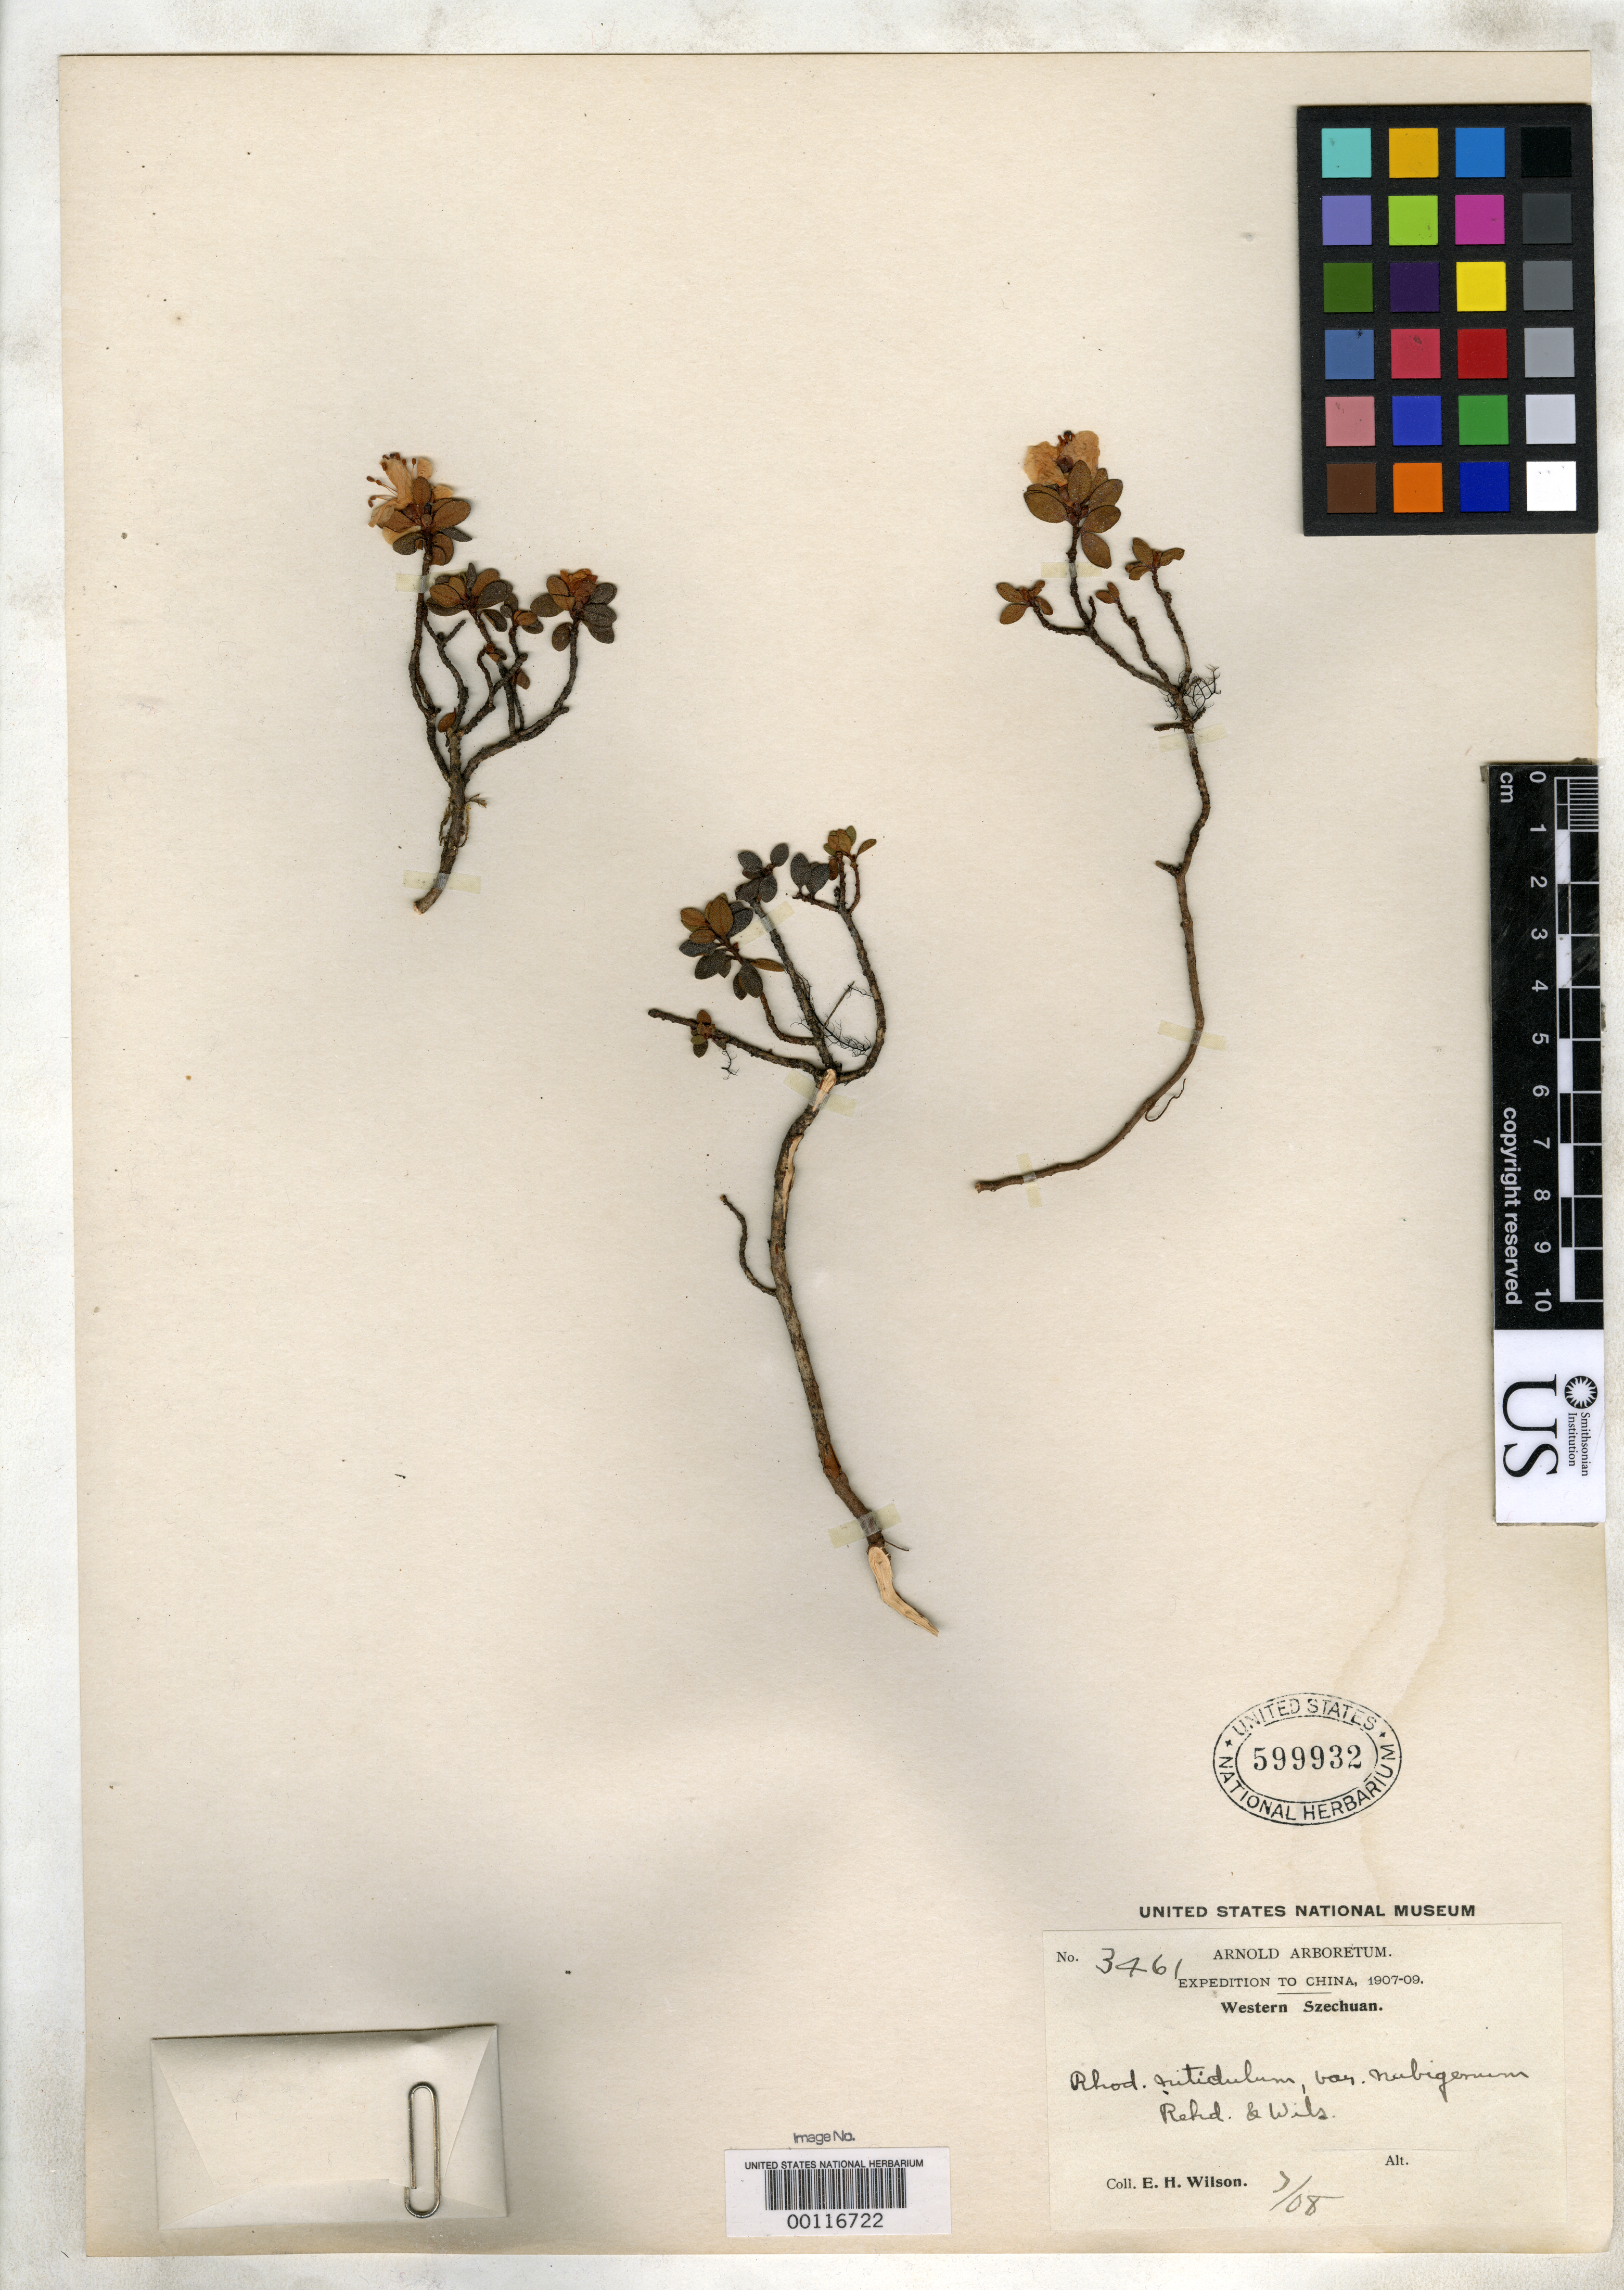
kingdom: Plantae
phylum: Tracheophyta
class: Magnoliopsida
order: Ericales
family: Ericaceae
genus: Rhododendron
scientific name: Rhododendron nitidulum var. nubigenum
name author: Rehder & E.H. Wilson in Sarg.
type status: Isotype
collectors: E. H. Wilson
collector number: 3461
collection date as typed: Jul 1908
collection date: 1908-07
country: China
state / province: Sichuan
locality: Vicinity of Tachien-Lu, Moorlands.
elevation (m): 4300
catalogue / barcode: US 599932